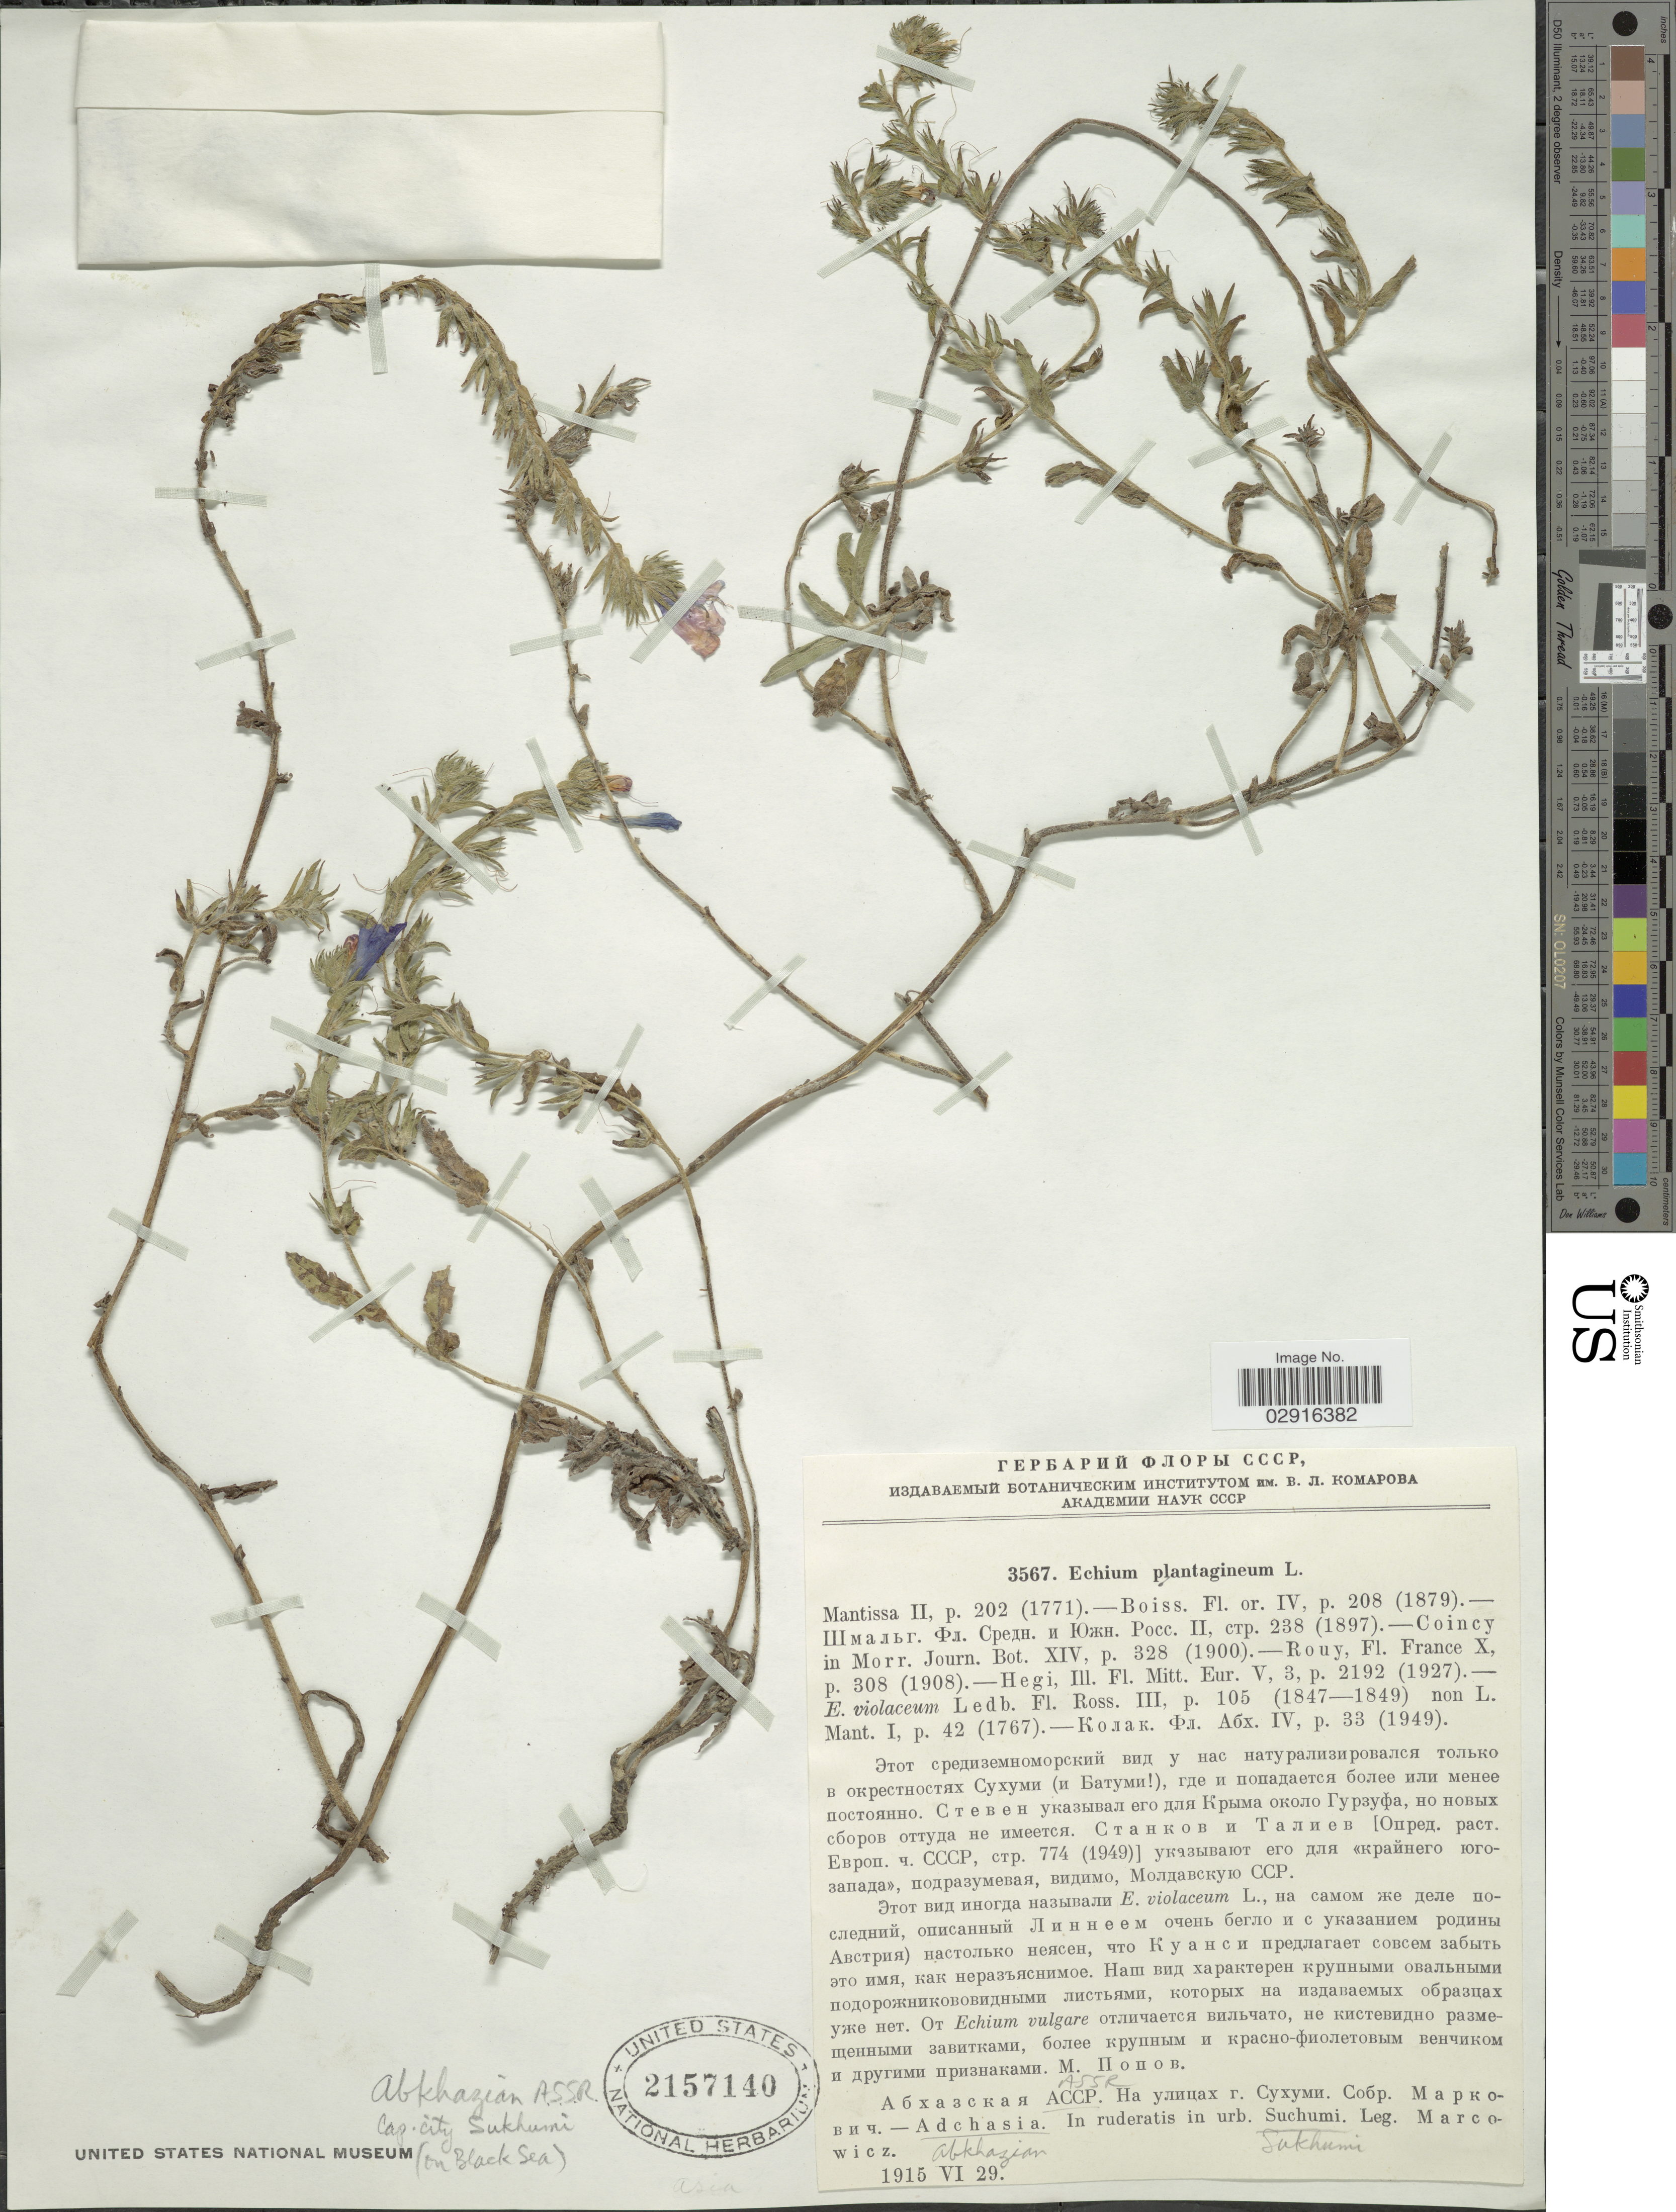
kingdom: Plantae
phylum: Tracheophyta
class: Magnoliopsida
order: Boraginales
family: Boraginaceae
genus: Echium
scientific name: Echium plantagineum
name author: L.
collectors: B. Marcowicz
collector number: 3567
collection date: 1915-06-29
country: Georgia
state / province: Abkhazia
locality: Abkhazian. In ruderatis in urb. Sukhumi.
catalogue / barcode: US 2157140